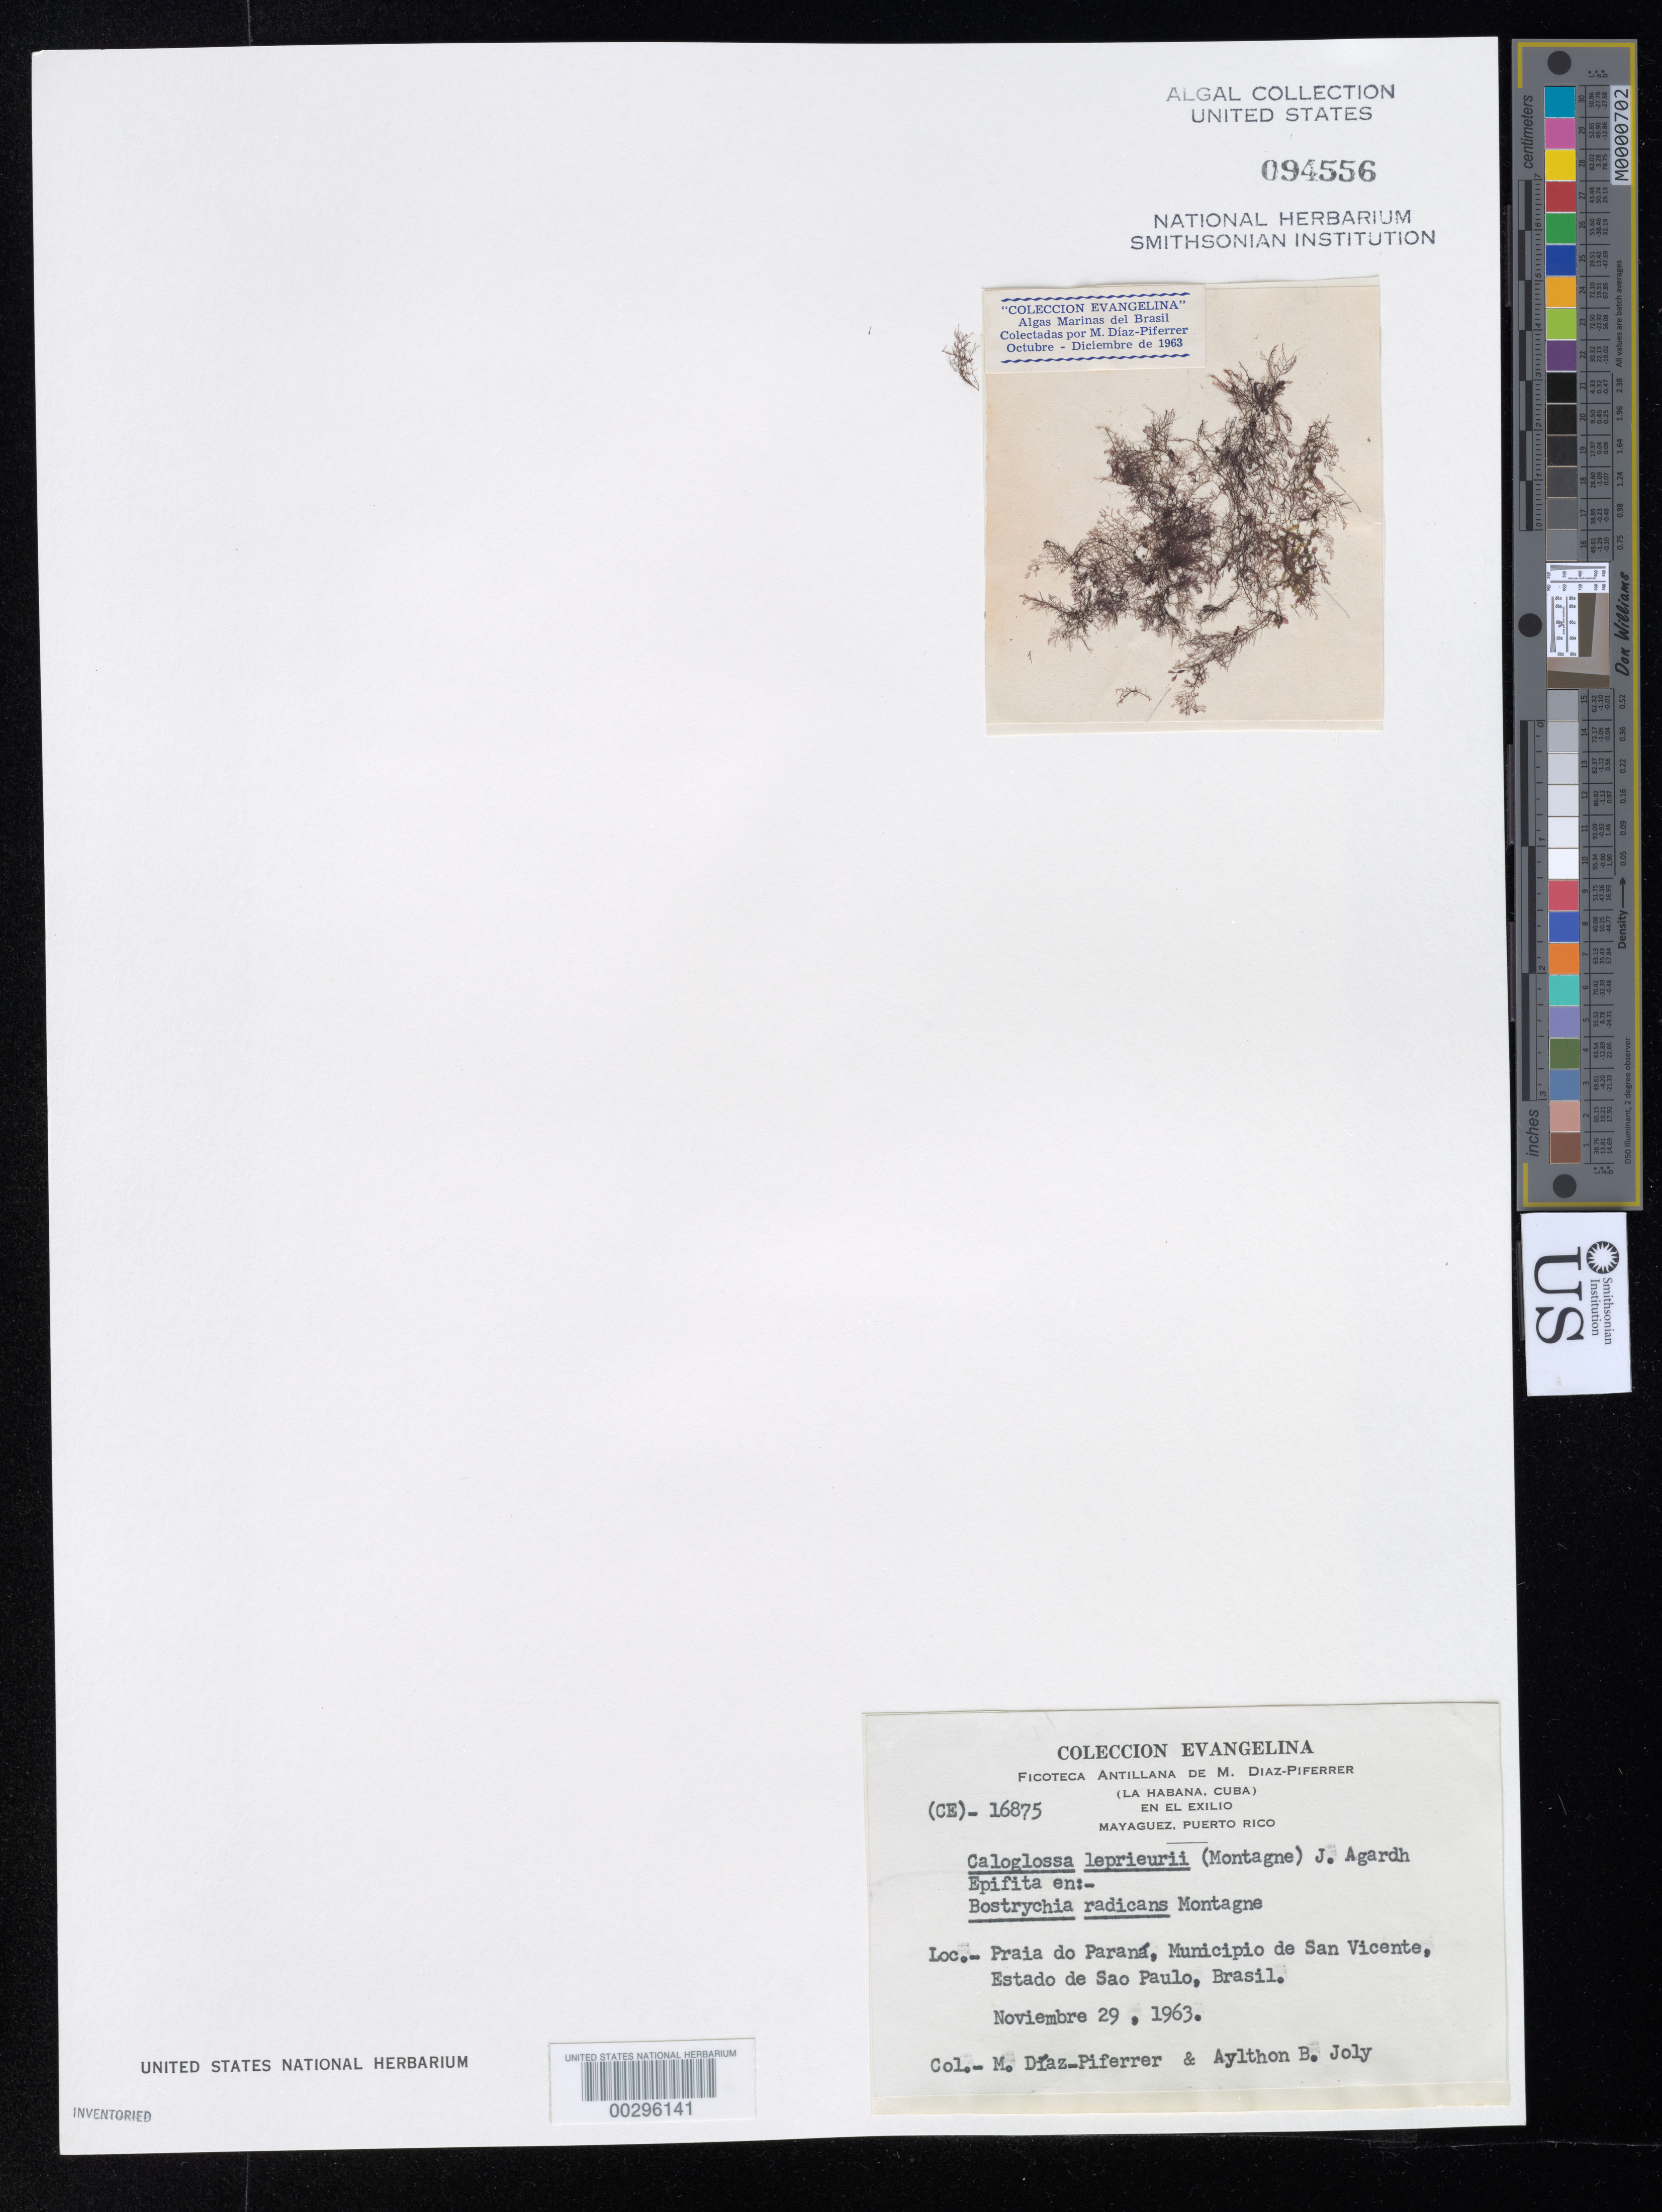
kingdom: Plantae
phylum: Rhodophyta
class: Florideophyceae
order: Ceramiales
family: Delesseriaceae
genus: Caloglossa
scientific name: Caloglossa leprieurii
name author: (Mont.) G. Martens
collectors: M. Diaz-Piferrer & A. Joly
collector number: (ce) 16875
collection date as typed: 29 Nov 1963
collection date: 1963-11-29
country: Brazil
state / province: São Paulo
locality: San Vicente, Praia do Parana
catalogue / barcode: US 94556